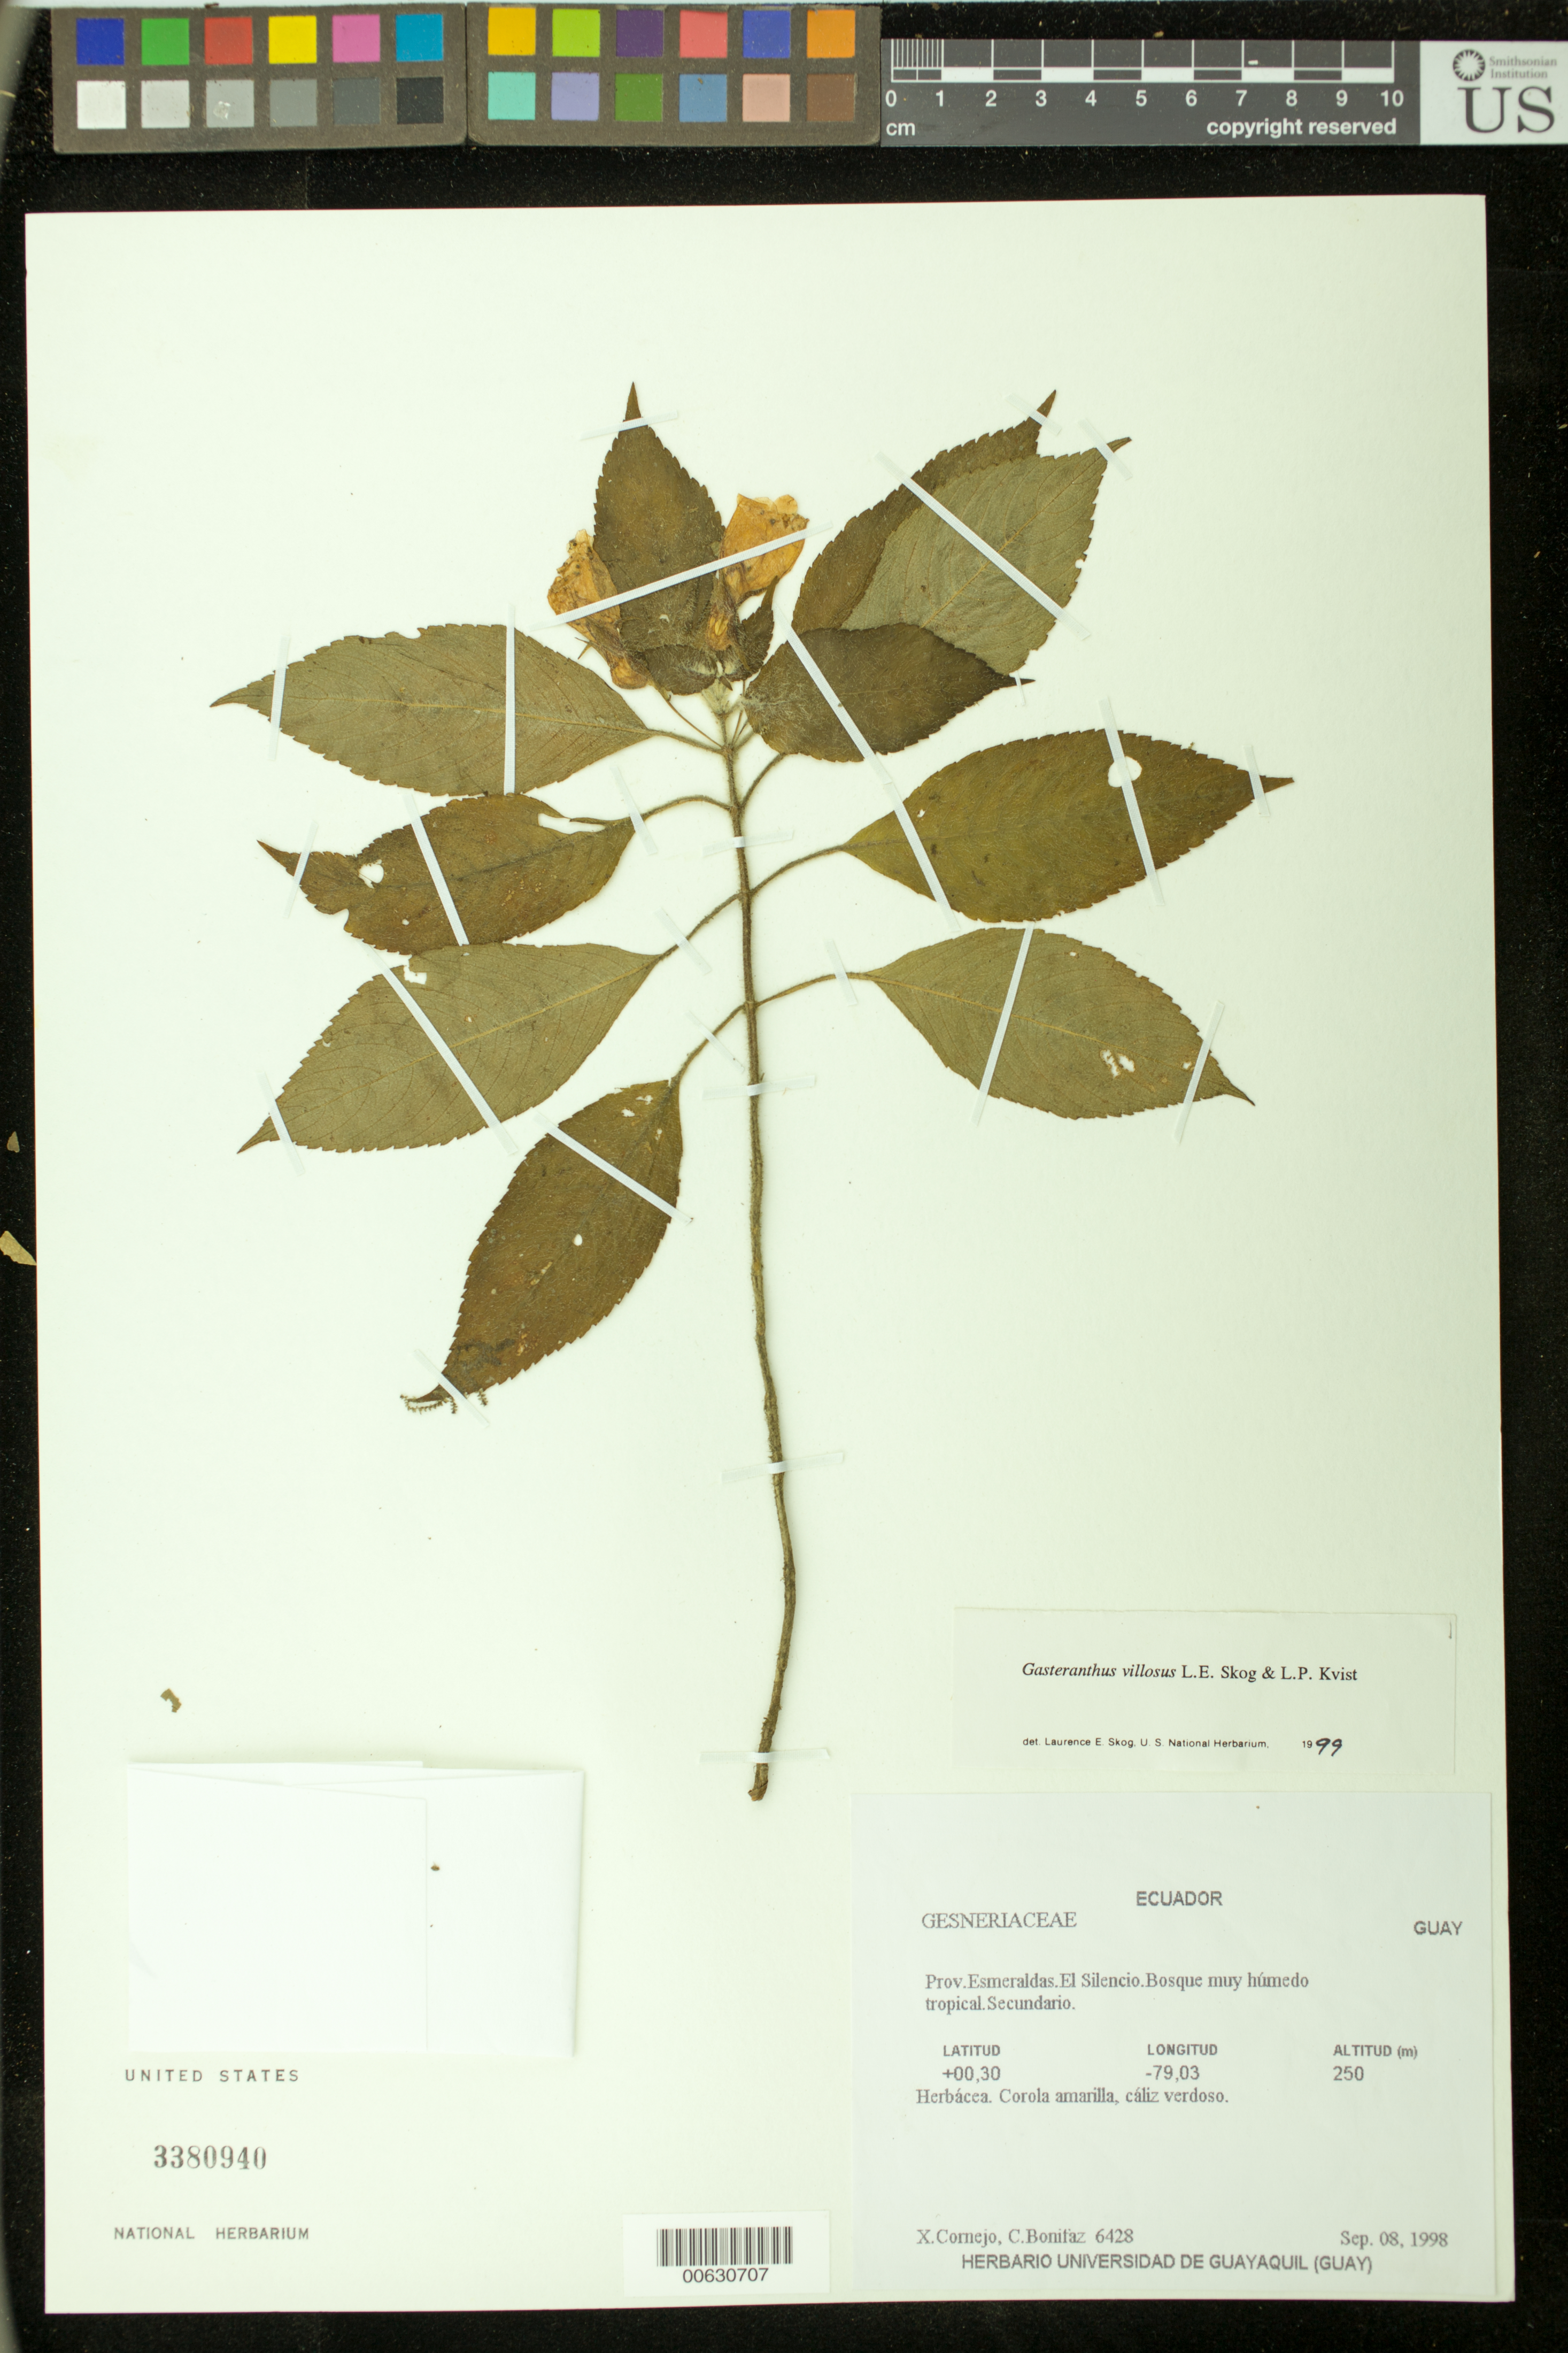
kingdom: Plantae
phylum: Tracheophyta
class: Magnoliopsida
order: Lamiales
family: Gesneriaceae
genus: Gasteranthus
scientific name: Gasteranthus villosus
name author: L.E. Skog & L.P. Kvist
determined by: Skog, Laurence E.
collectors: X. F. Cornejo & C. Bonifaz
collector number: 6428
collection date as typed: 08 Sep 1998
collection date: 1998-09-08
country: Ecuador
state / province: Esmeraldas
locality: El Silencio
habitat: Bosque muy húmedo tropical, secundario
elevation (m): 250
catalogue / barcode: US 3380940